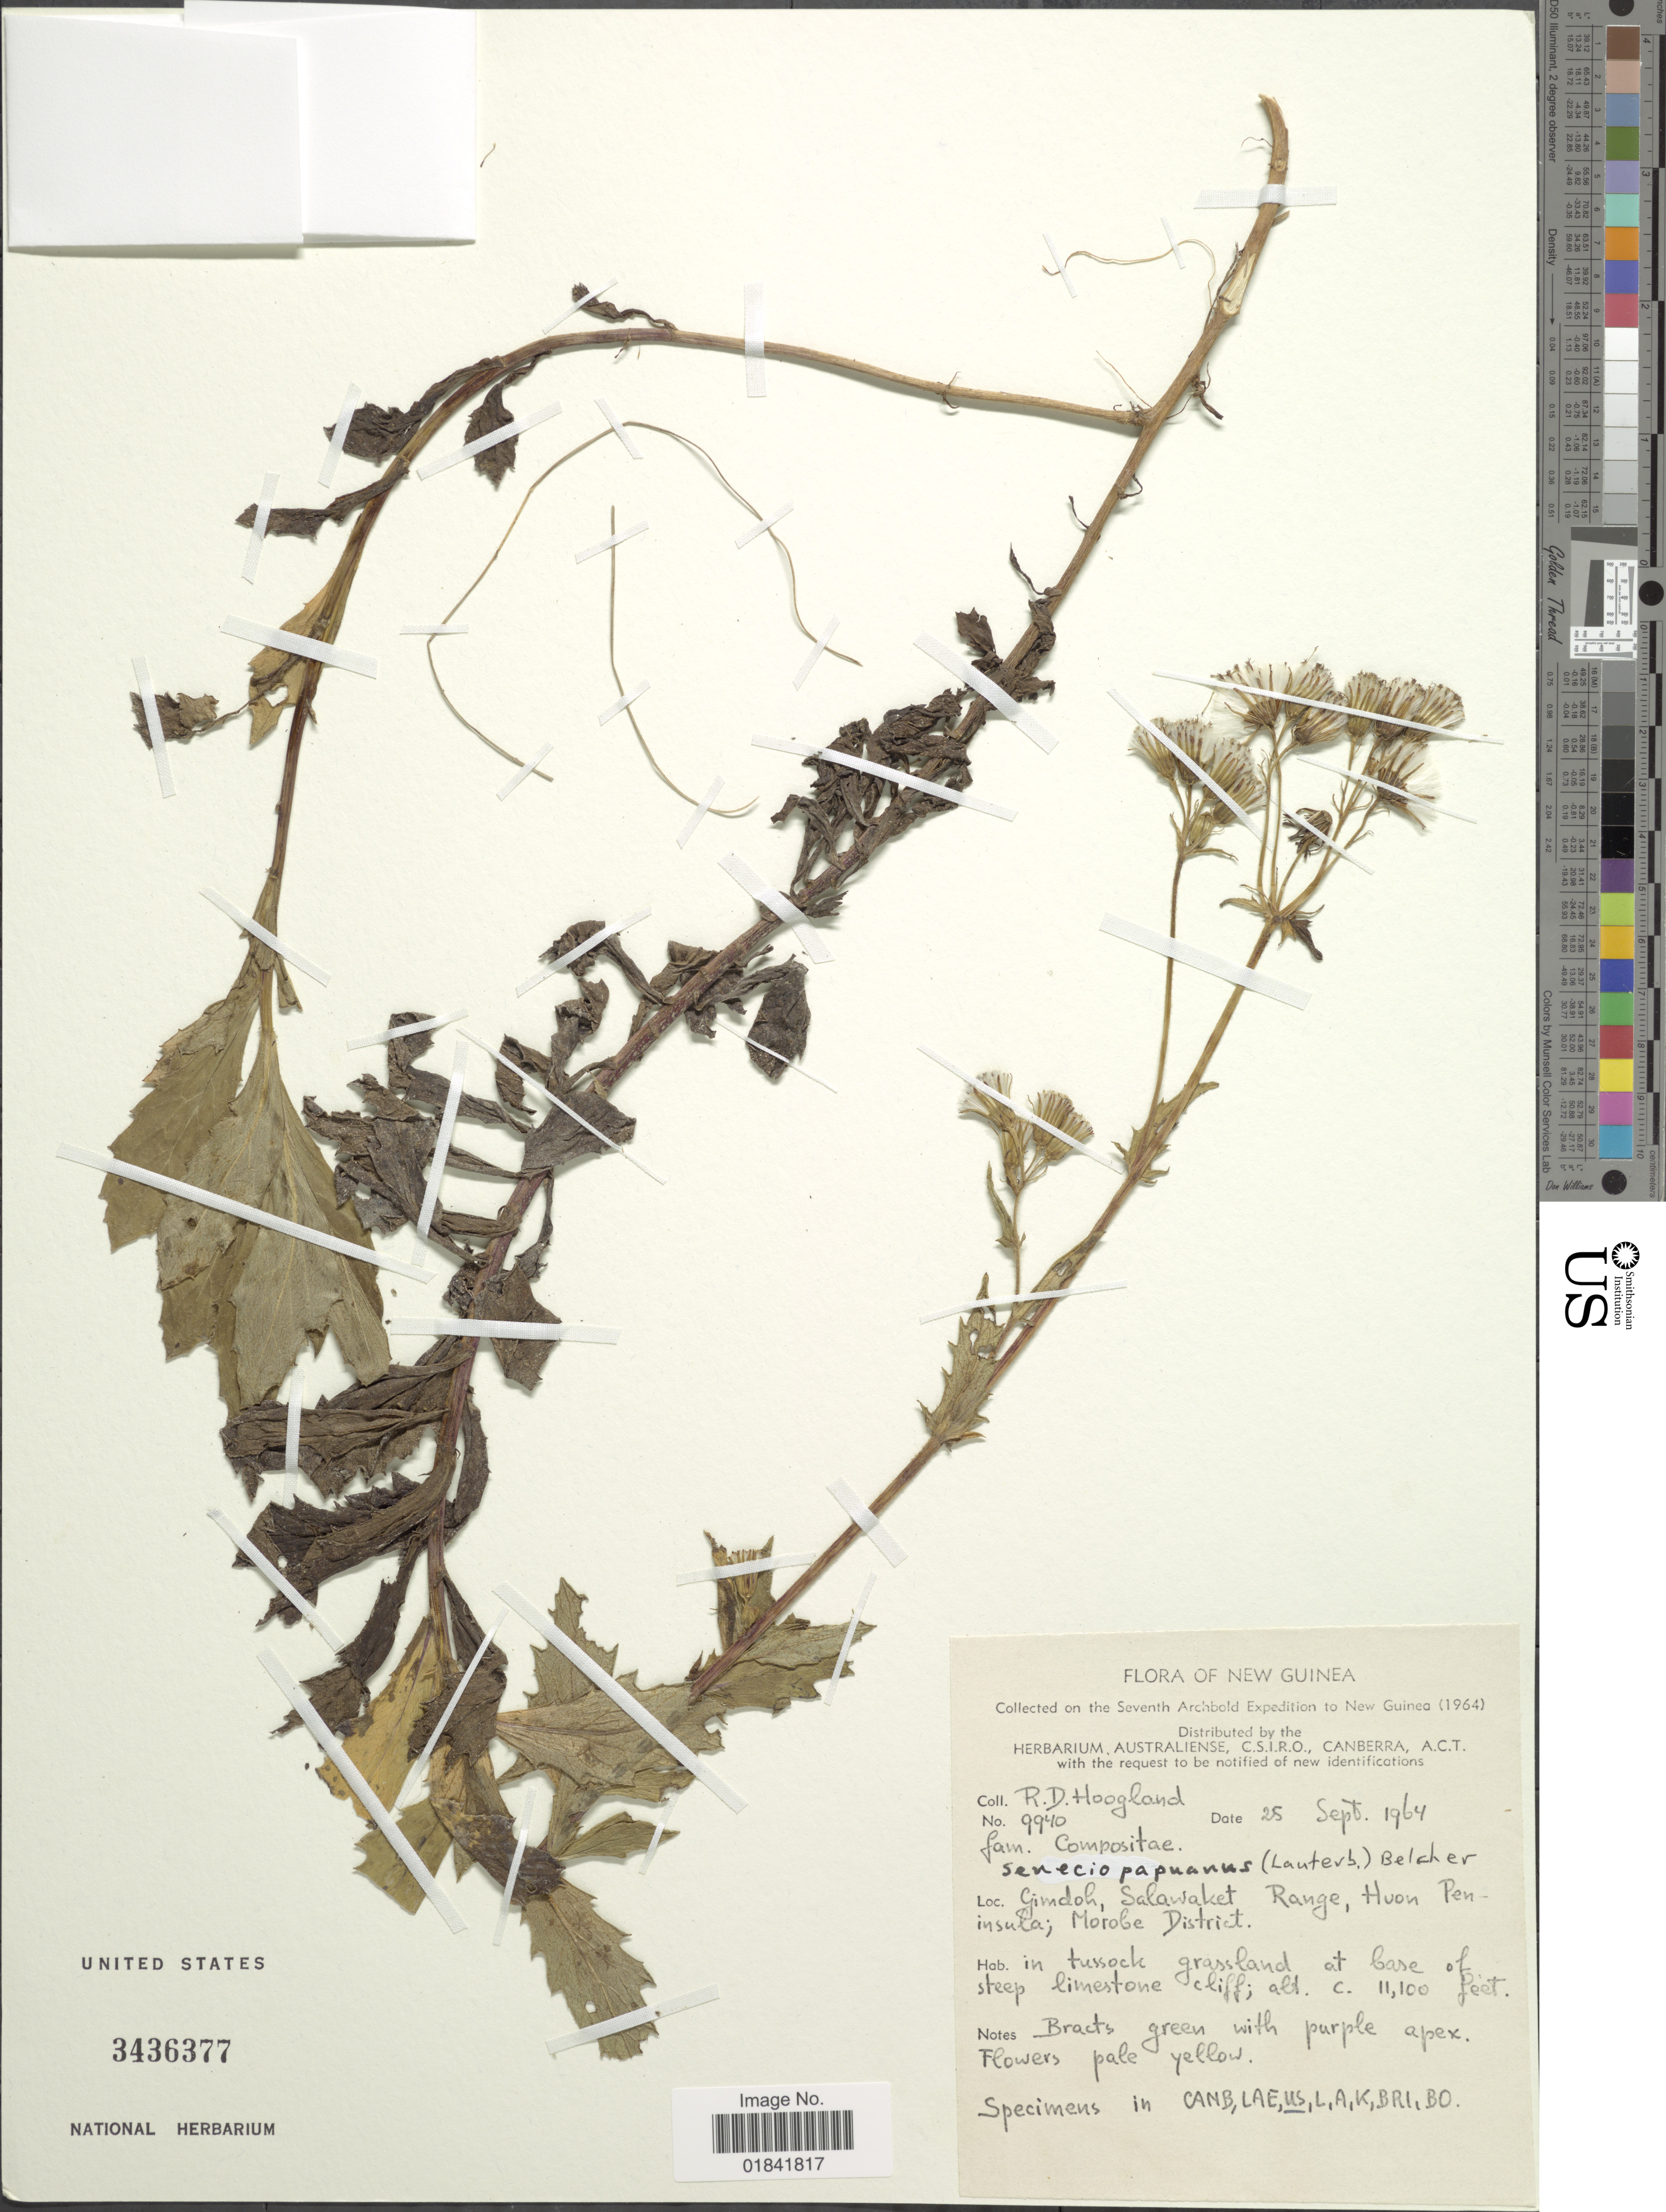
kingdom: Plantae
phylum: Tracheophyta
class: Magnoliopsida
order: Asterales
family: Asteraceae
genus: Senecio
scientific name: Senecio papuanus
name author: (Lauterb.) Belcher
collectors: R. D. Hoogland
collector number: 9940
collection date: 1964-09-25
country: Papua New Guinea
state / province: Morobe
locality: New Guinea, Gimdoh, Salawaket Range, Huon Peninsula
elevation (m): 3383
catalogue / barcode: US 3436377